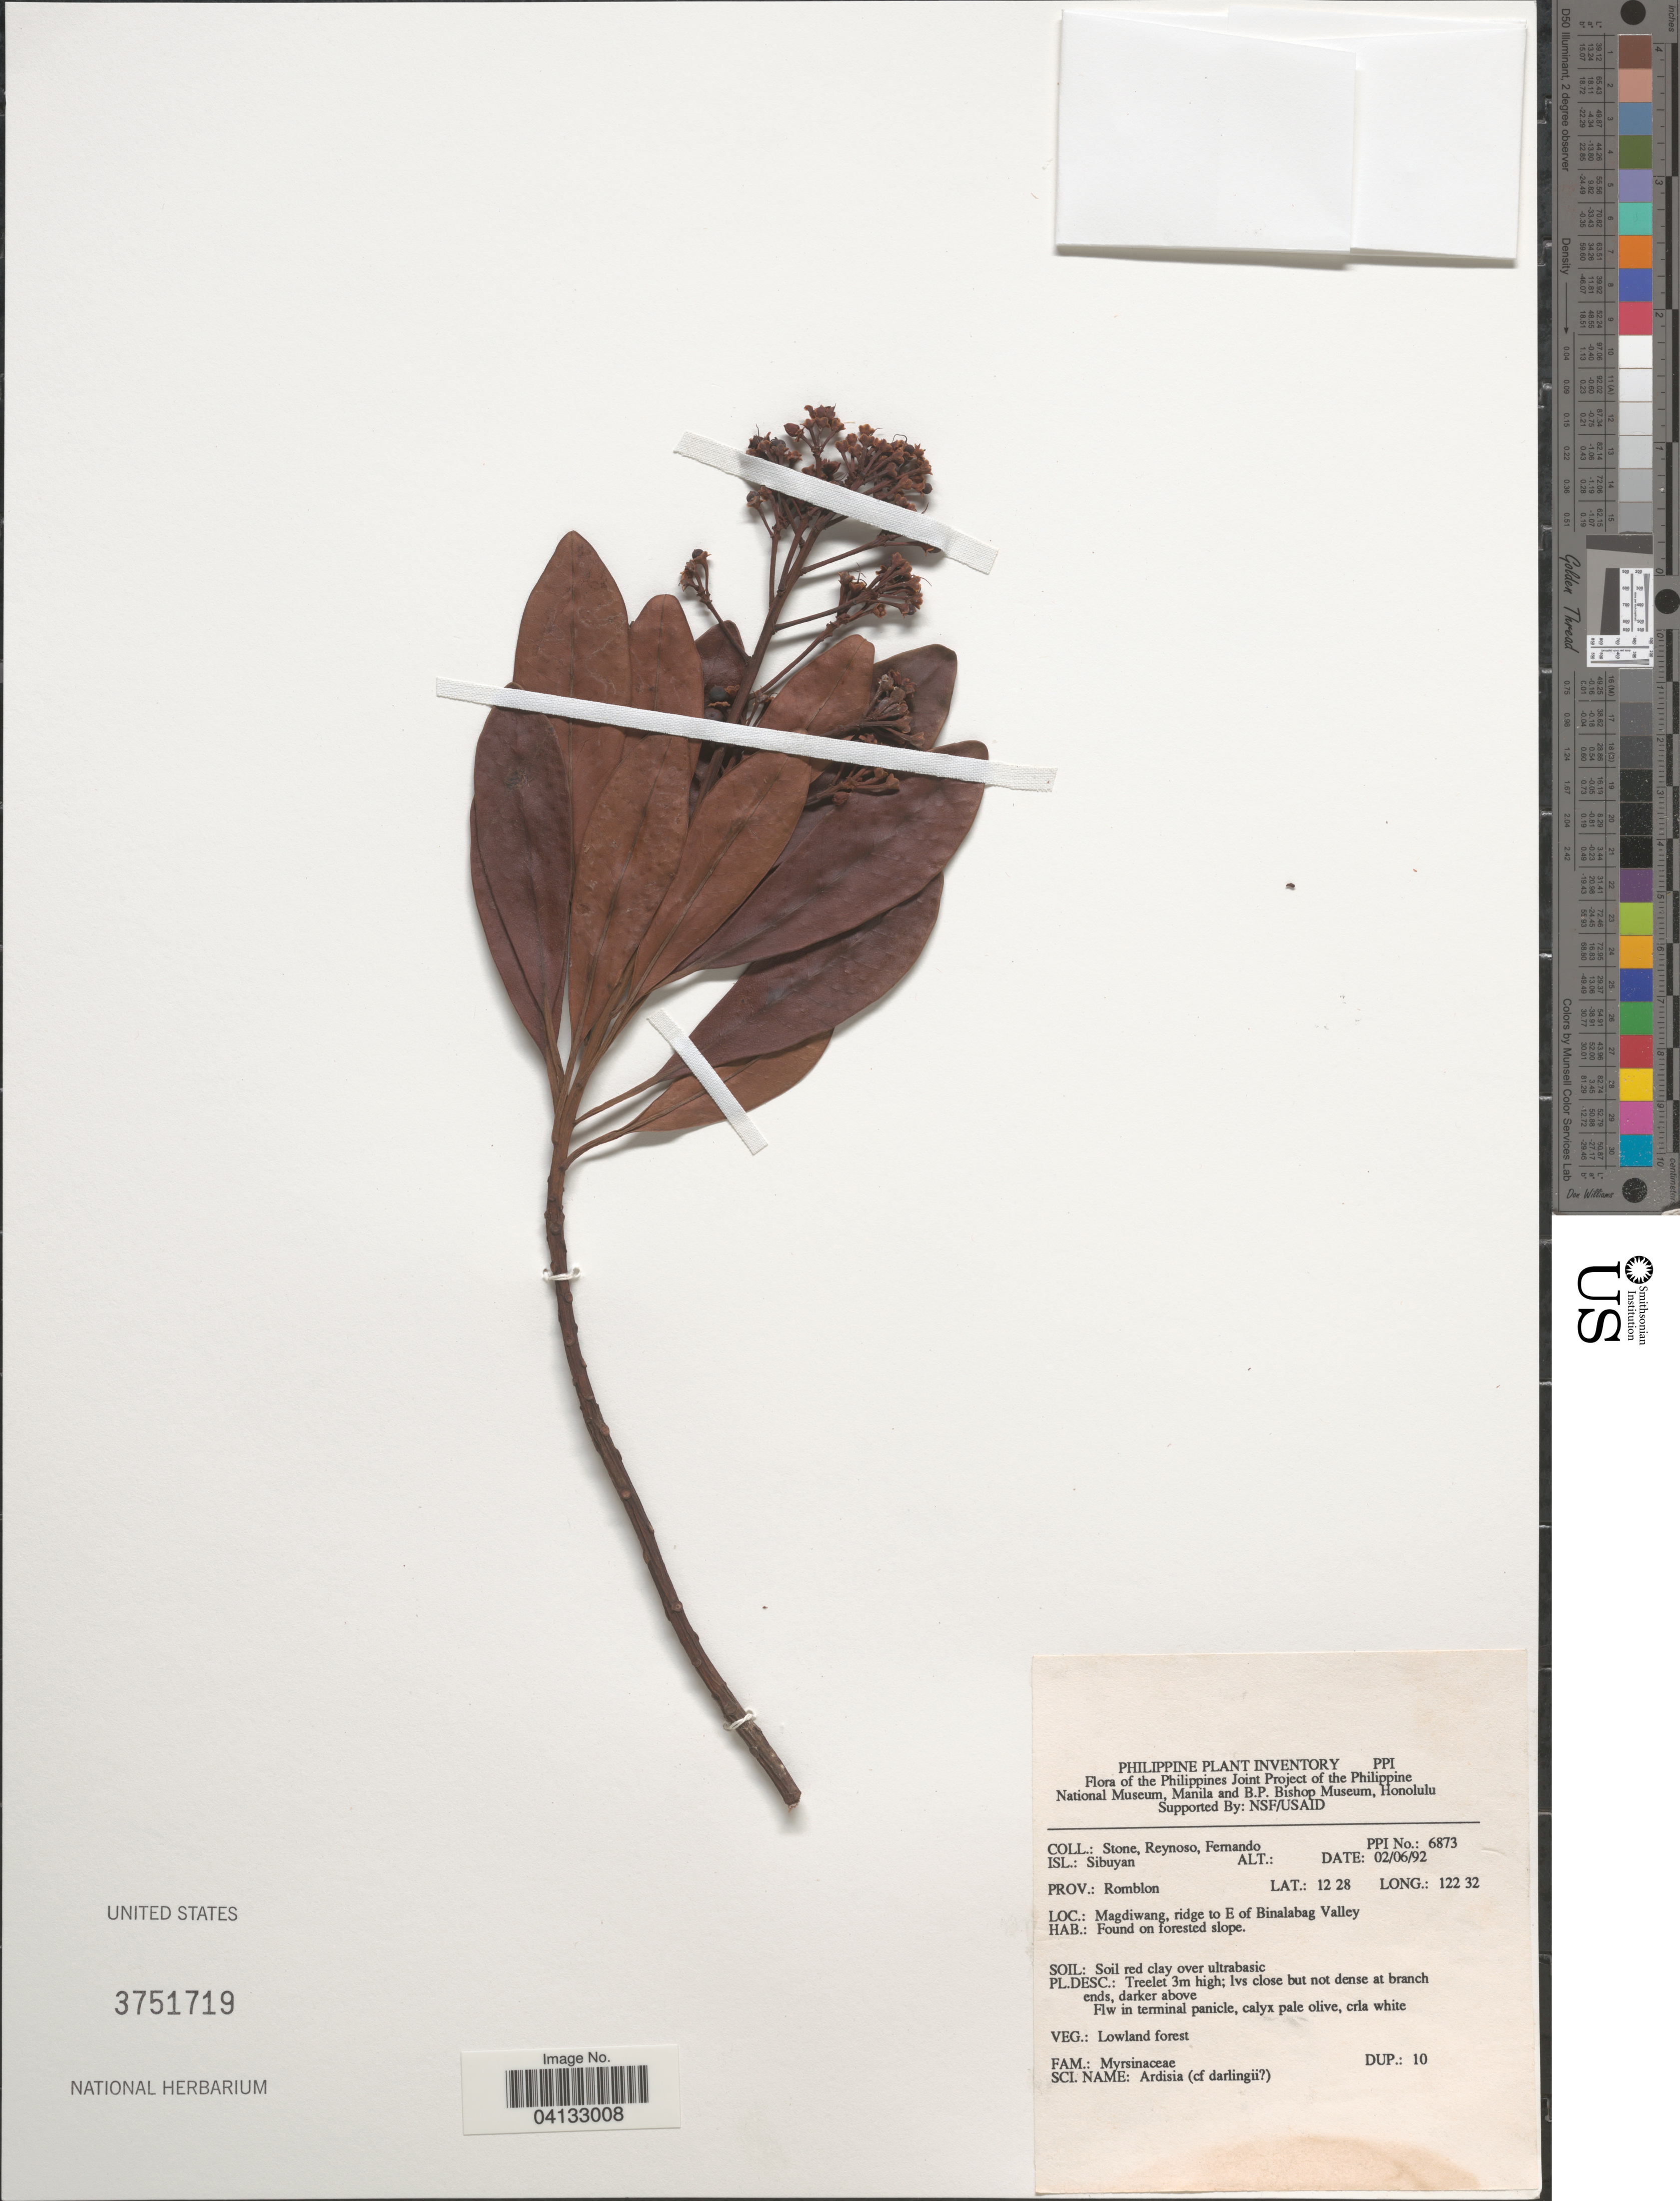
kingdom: Plantae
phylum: Tracheophyta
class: Magnoliopsida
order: Ericales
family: Primulaceae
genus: Ardisia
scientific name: Ardisia sp.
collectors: -. Stone, E. Reynoso & -- Fernando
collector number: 6873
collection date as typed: Transcribed d/m/y: 2/6/92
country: Philippines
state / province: Western Visayas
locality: Isl.: Sibuyan. Prov.: Romblon. Magdiwang, ridge to E of Binalabag Valley.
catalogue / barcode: US 3751719